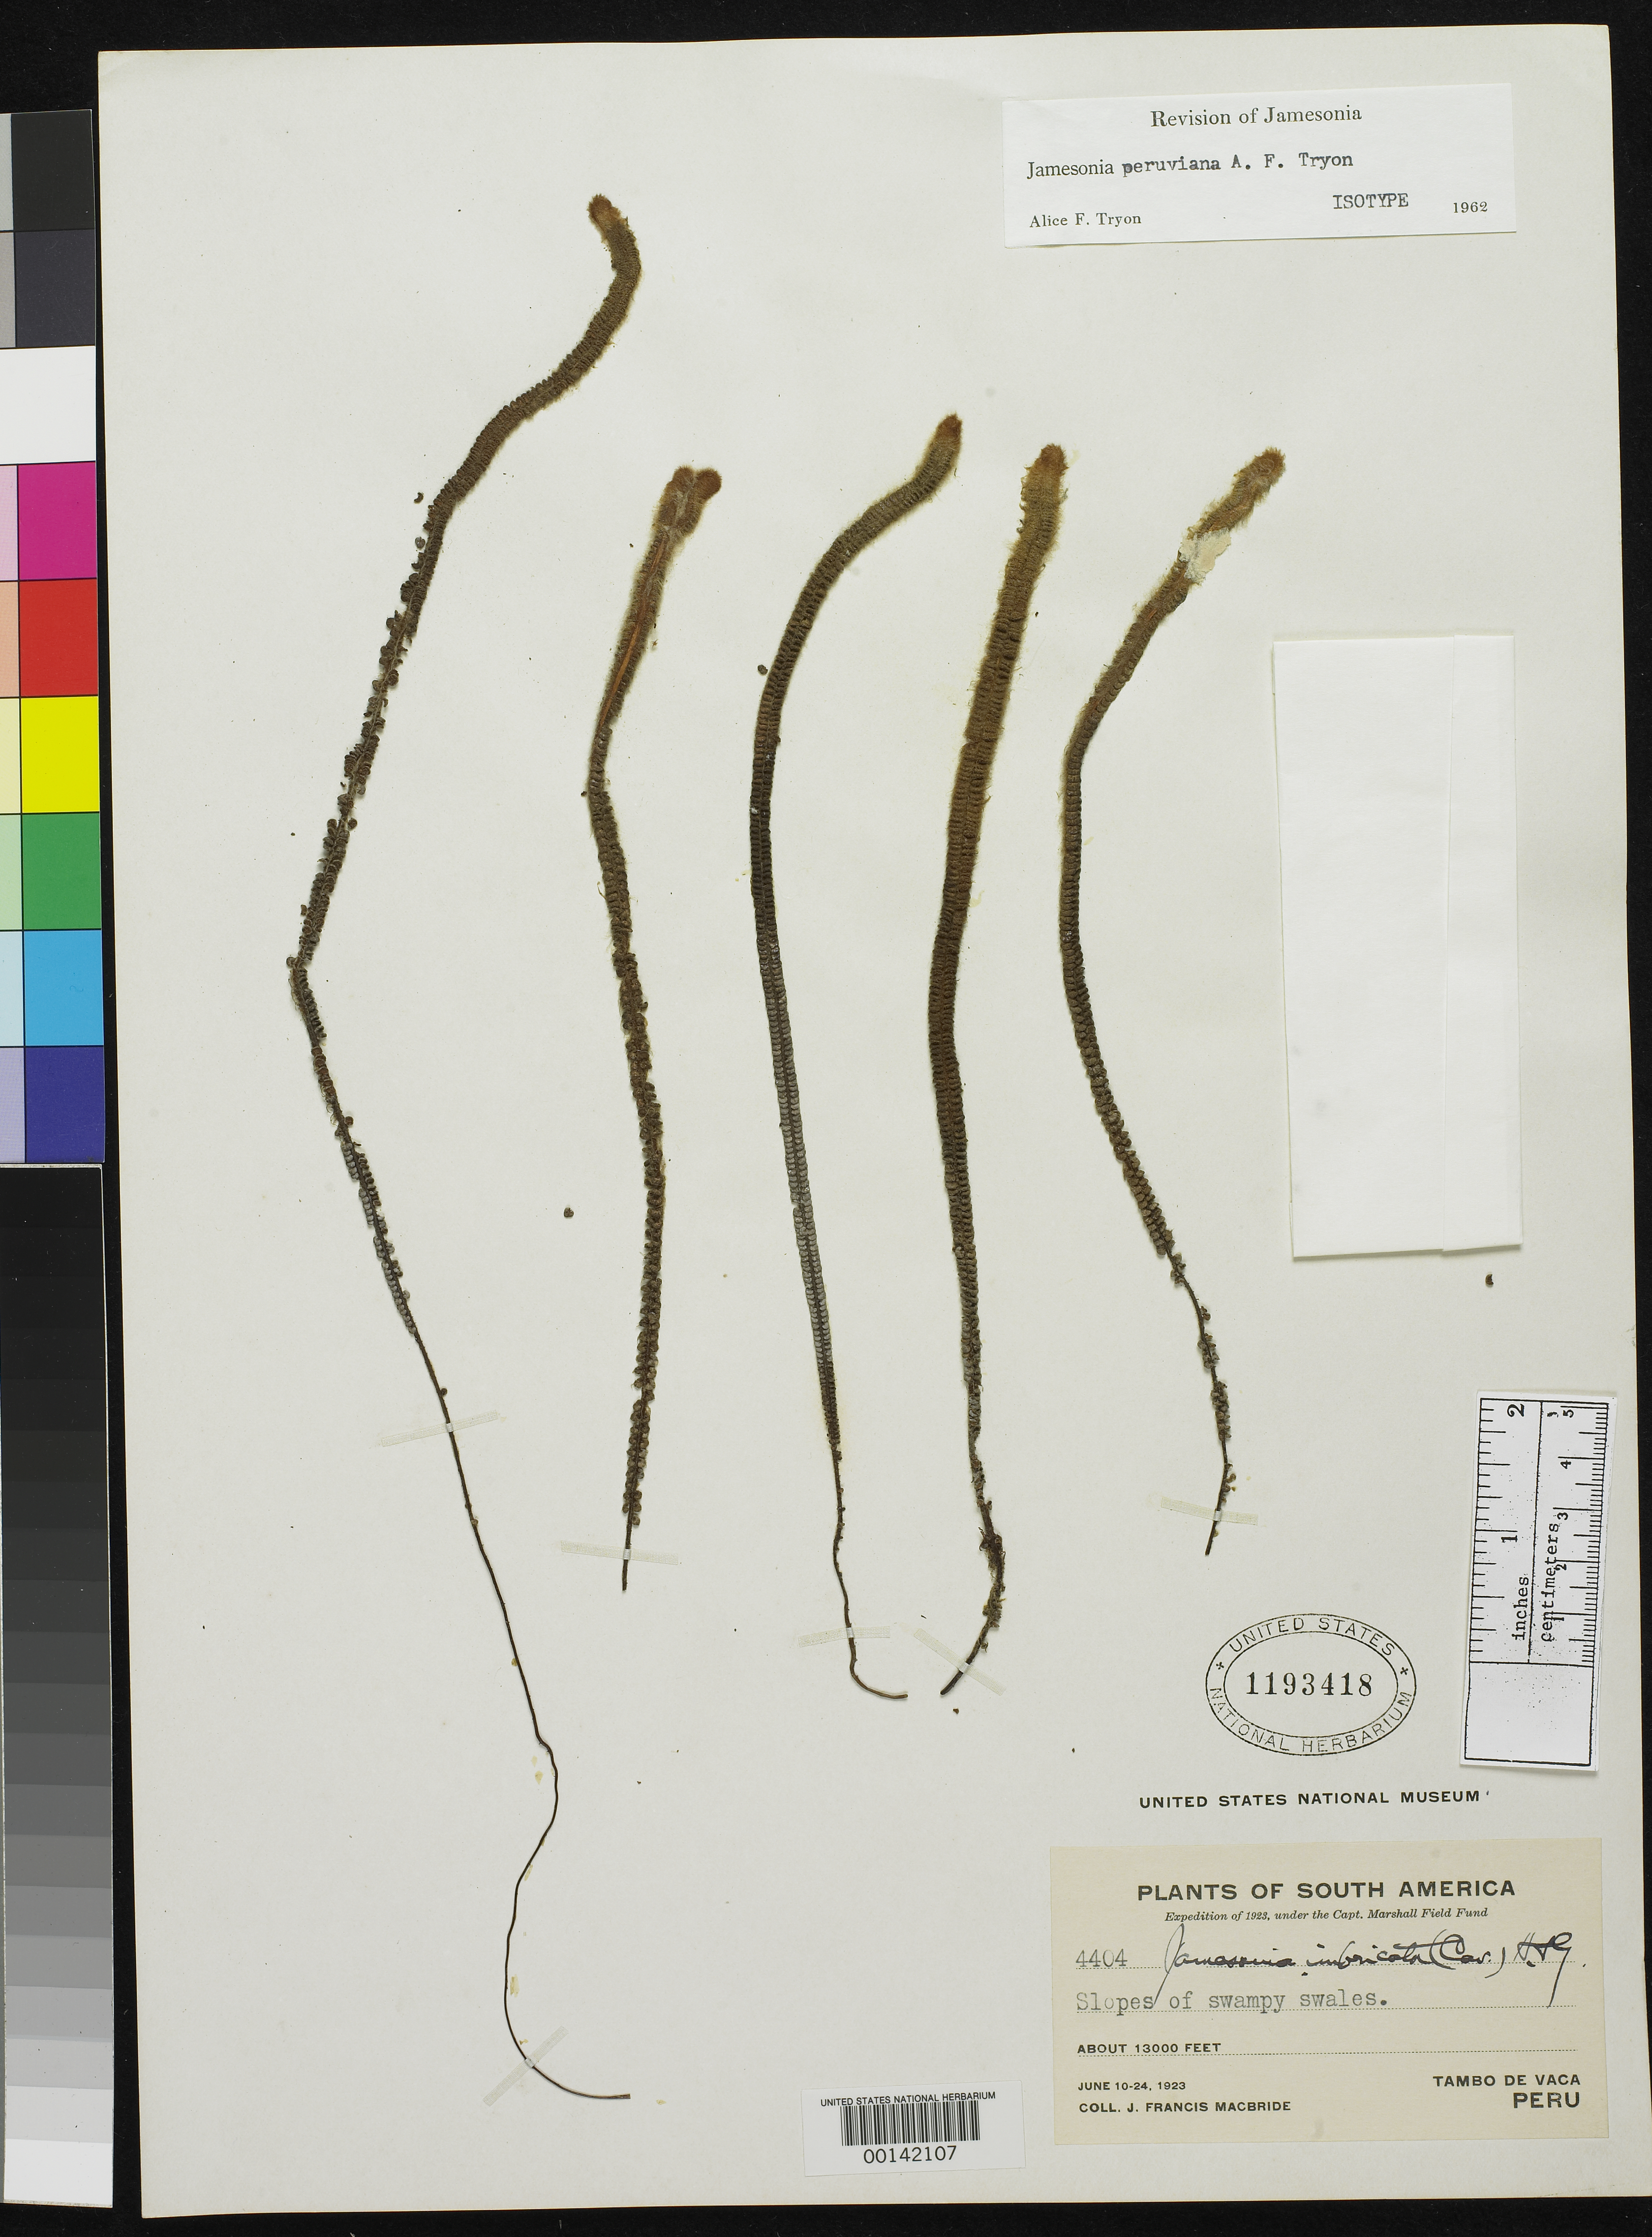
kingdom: Plantae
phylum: Tracheophyta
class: Polypodiopsida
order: Polypodiales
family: Pteridaceae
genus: Jamesonia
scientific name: Jamesonia peruviana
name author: A.F. Tryon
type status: Isotype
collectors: J. F. Macbride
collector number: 4404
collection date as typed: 10 Jun 1923 to 24 Jun 1923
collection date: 1923-06-10/1923-06-24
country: Peru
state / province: Huánuco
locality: Tambo de Vaca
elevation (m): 3962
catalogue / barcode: US 1193418